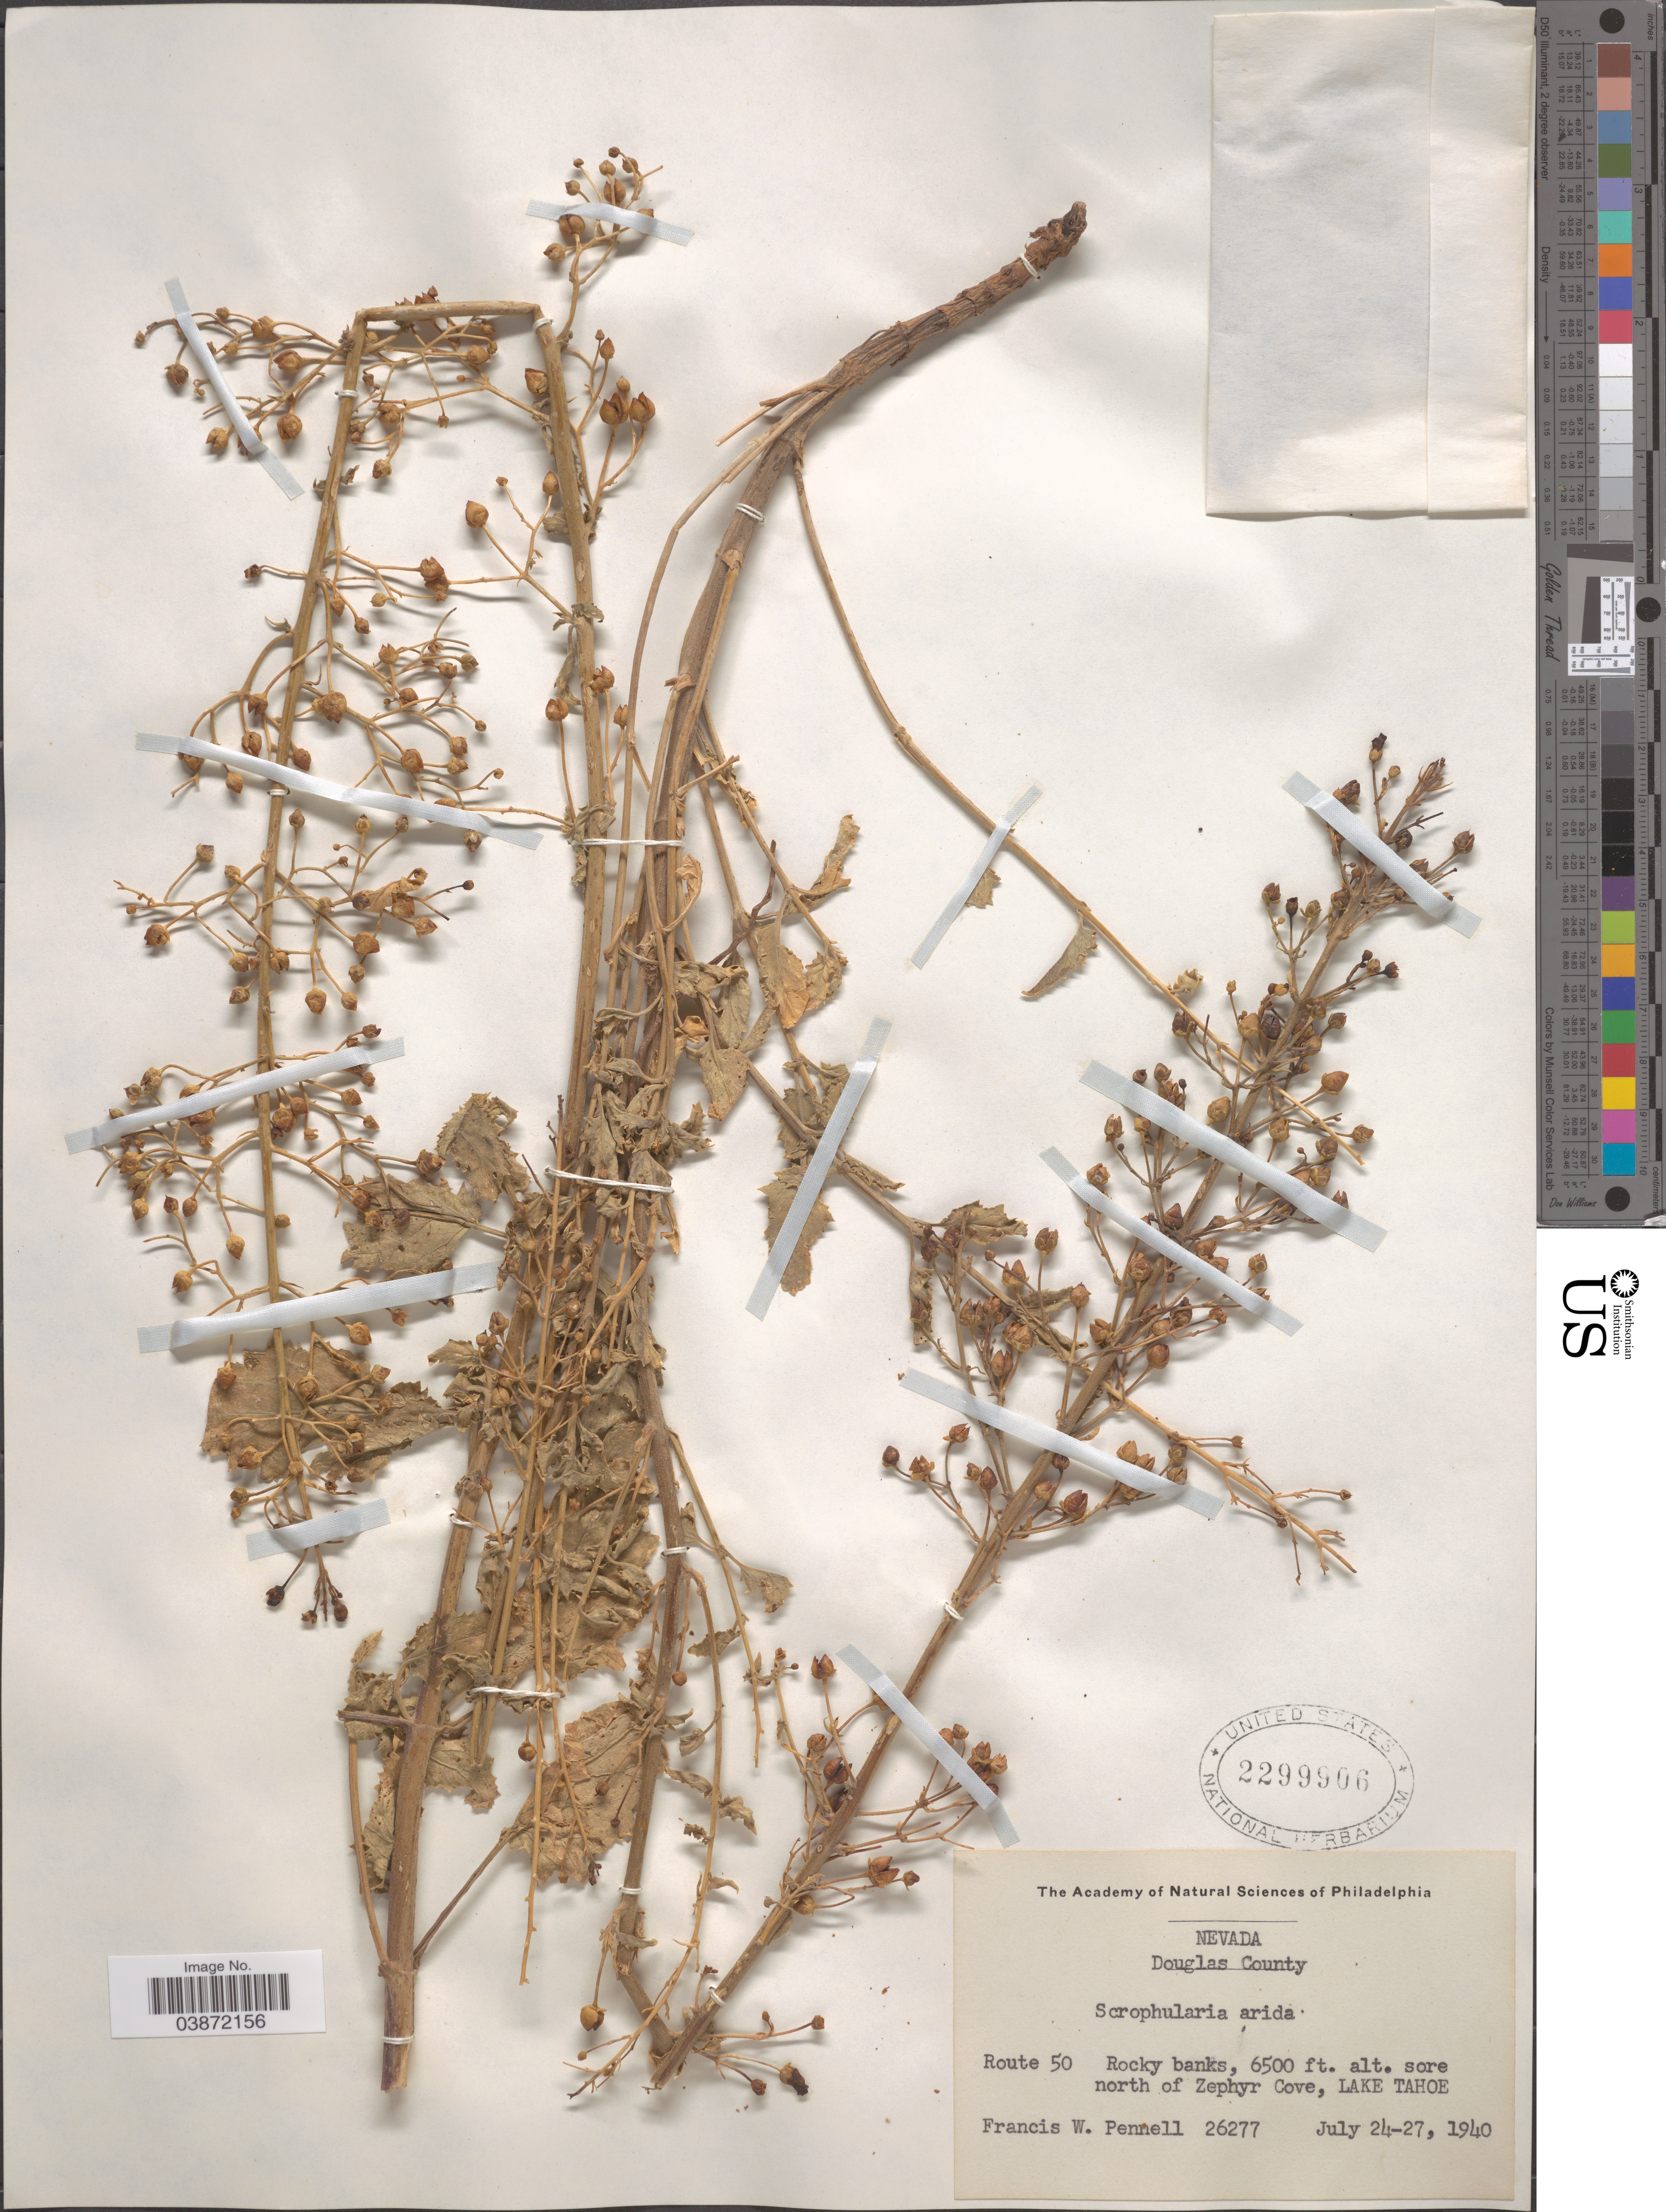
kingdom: Plantae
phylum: Tracheophyta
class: Magnoliopsida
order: Lamiales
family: Scrophulariaceae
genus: Scrophularia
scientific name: Scrophularia sp.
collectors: F. W. Pennell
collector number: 26277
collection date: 1940-07-24/1940-07-27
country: United States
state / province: Nevada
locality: Douglas County. Route 50. Rocky banks, sore north of Zephyr Cove, Lake Tahoe.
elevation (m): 1981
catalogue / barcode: US 2299906